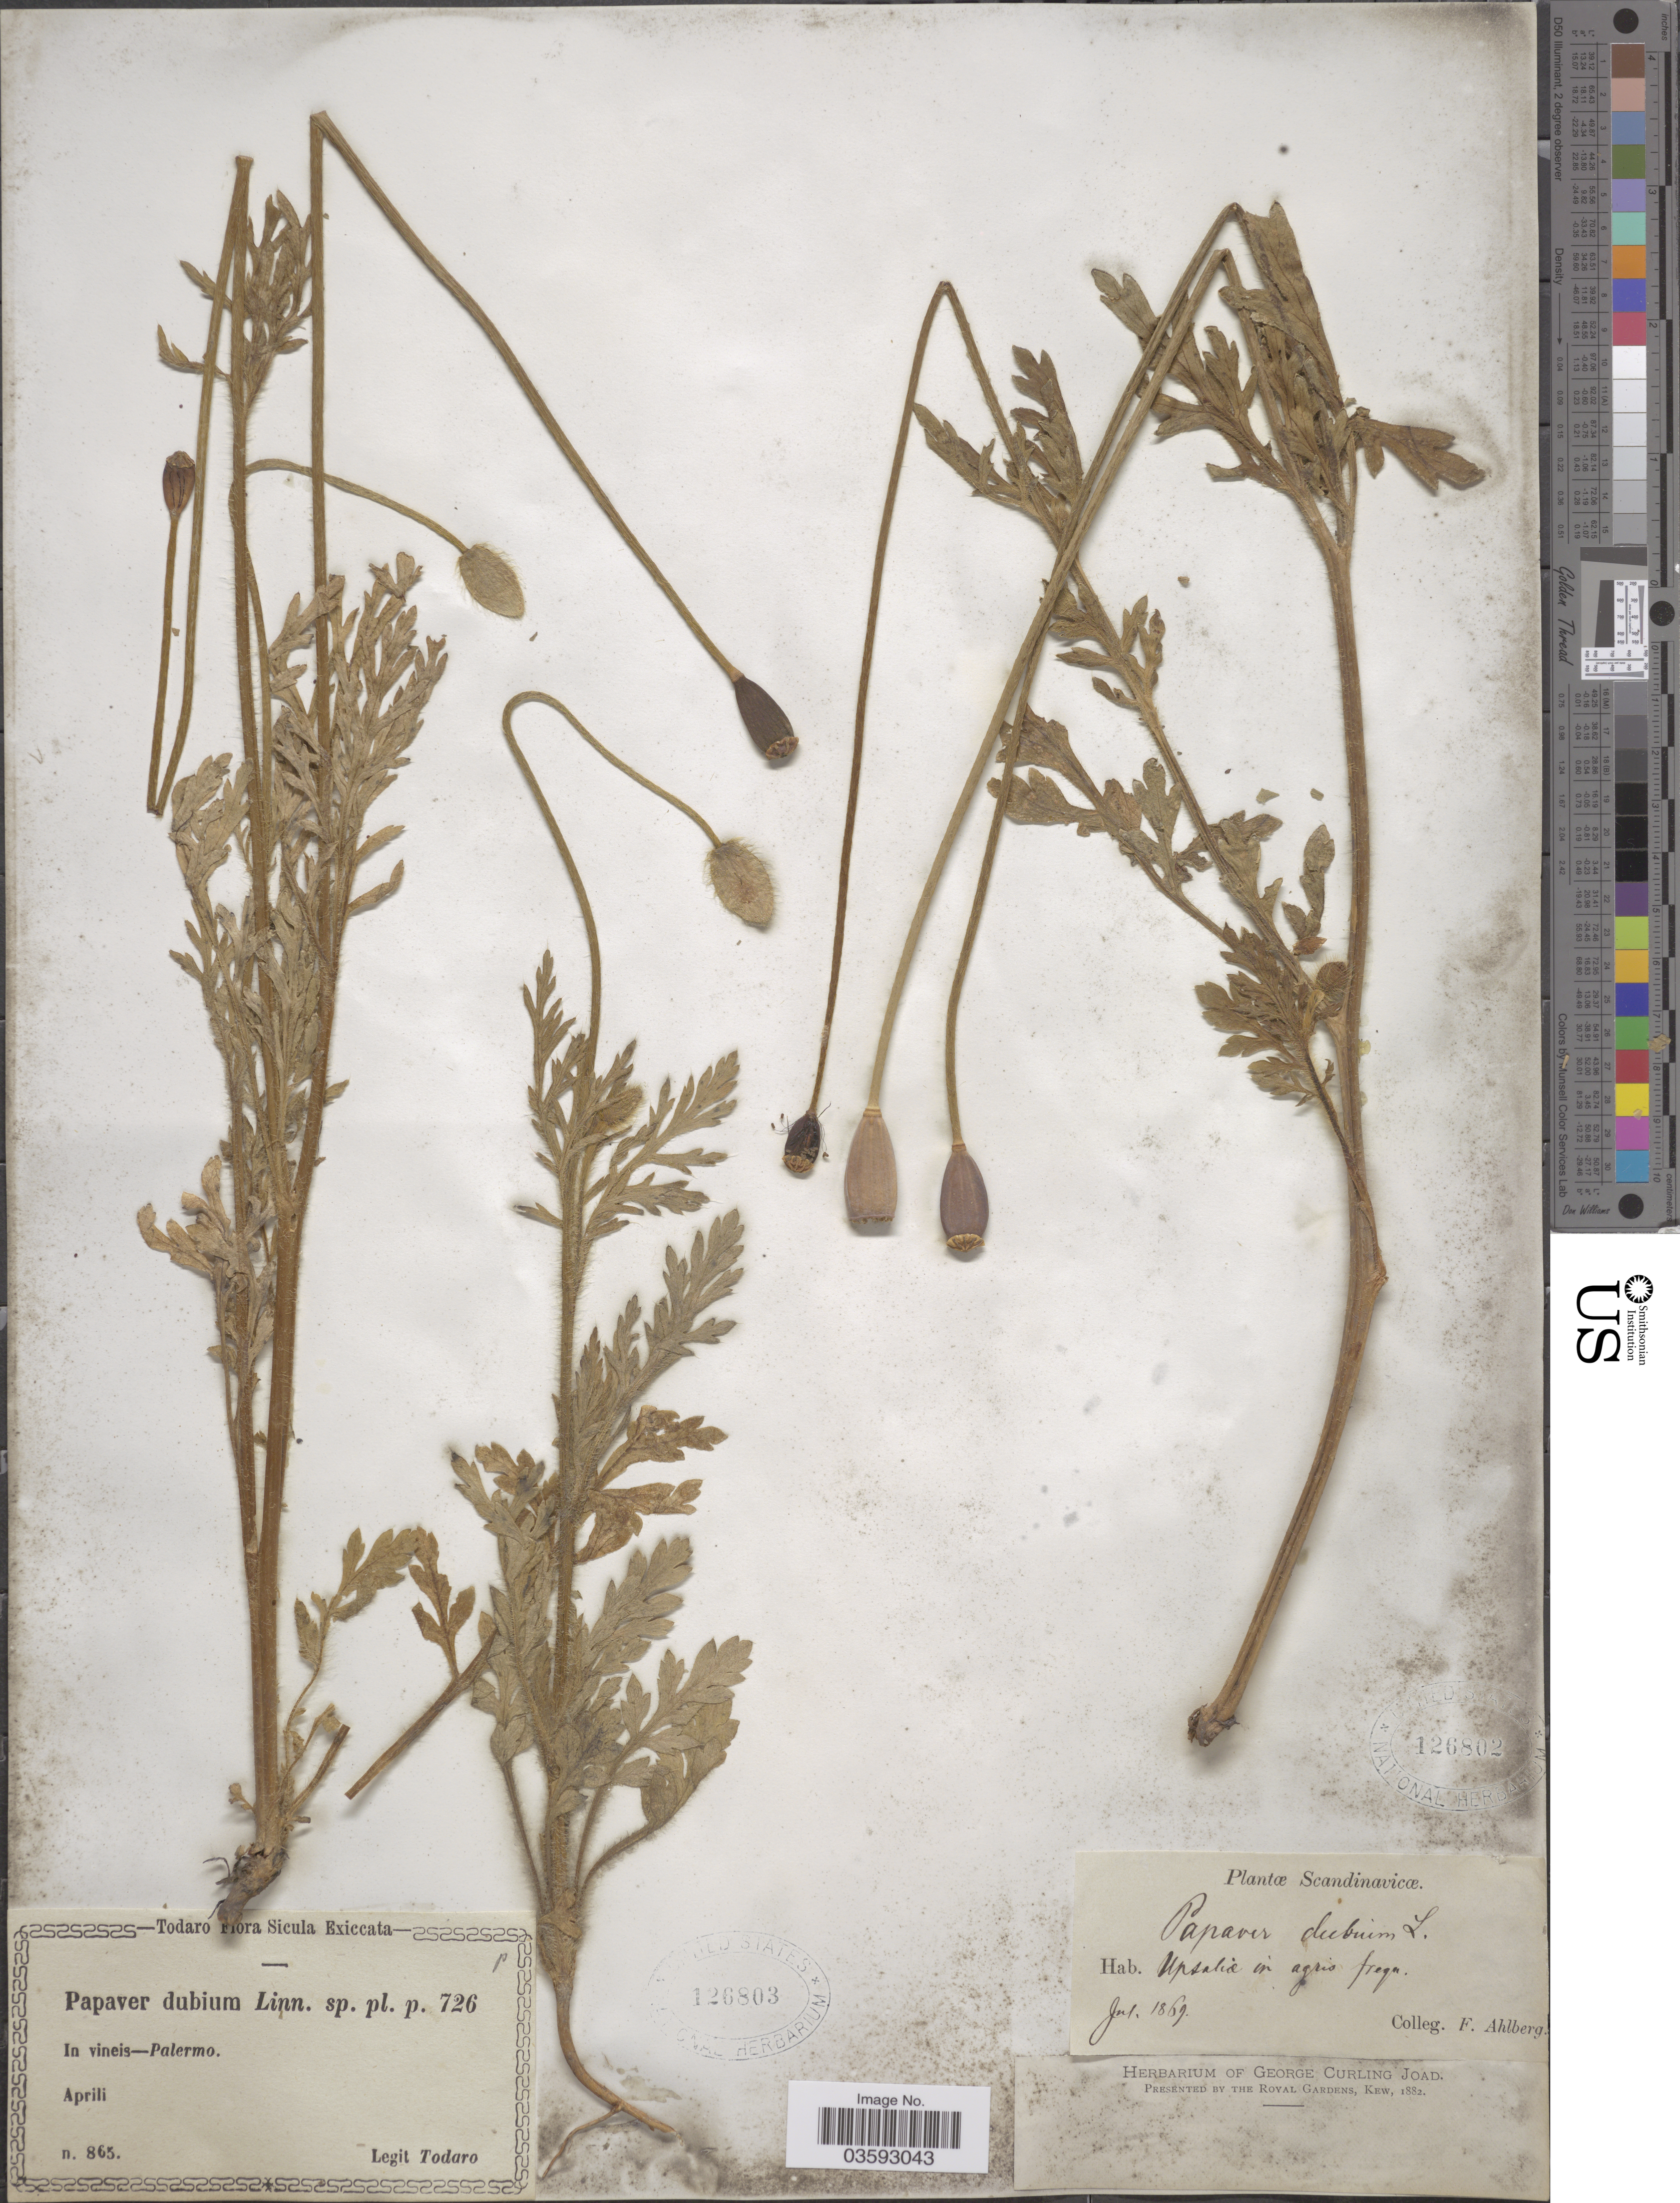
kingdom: Plantae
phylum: Tracheophyta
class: Magnoliopsida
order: Ranunculales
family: Papaveraceae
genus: Papaver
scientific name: Papaver dubium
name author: L.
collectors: F. Ahlberg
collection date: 1869-07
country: Sweden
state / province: Uppsala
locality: Scandinavicæ. Upsaliœ in agris. frequ.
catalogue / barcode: US 126802-2